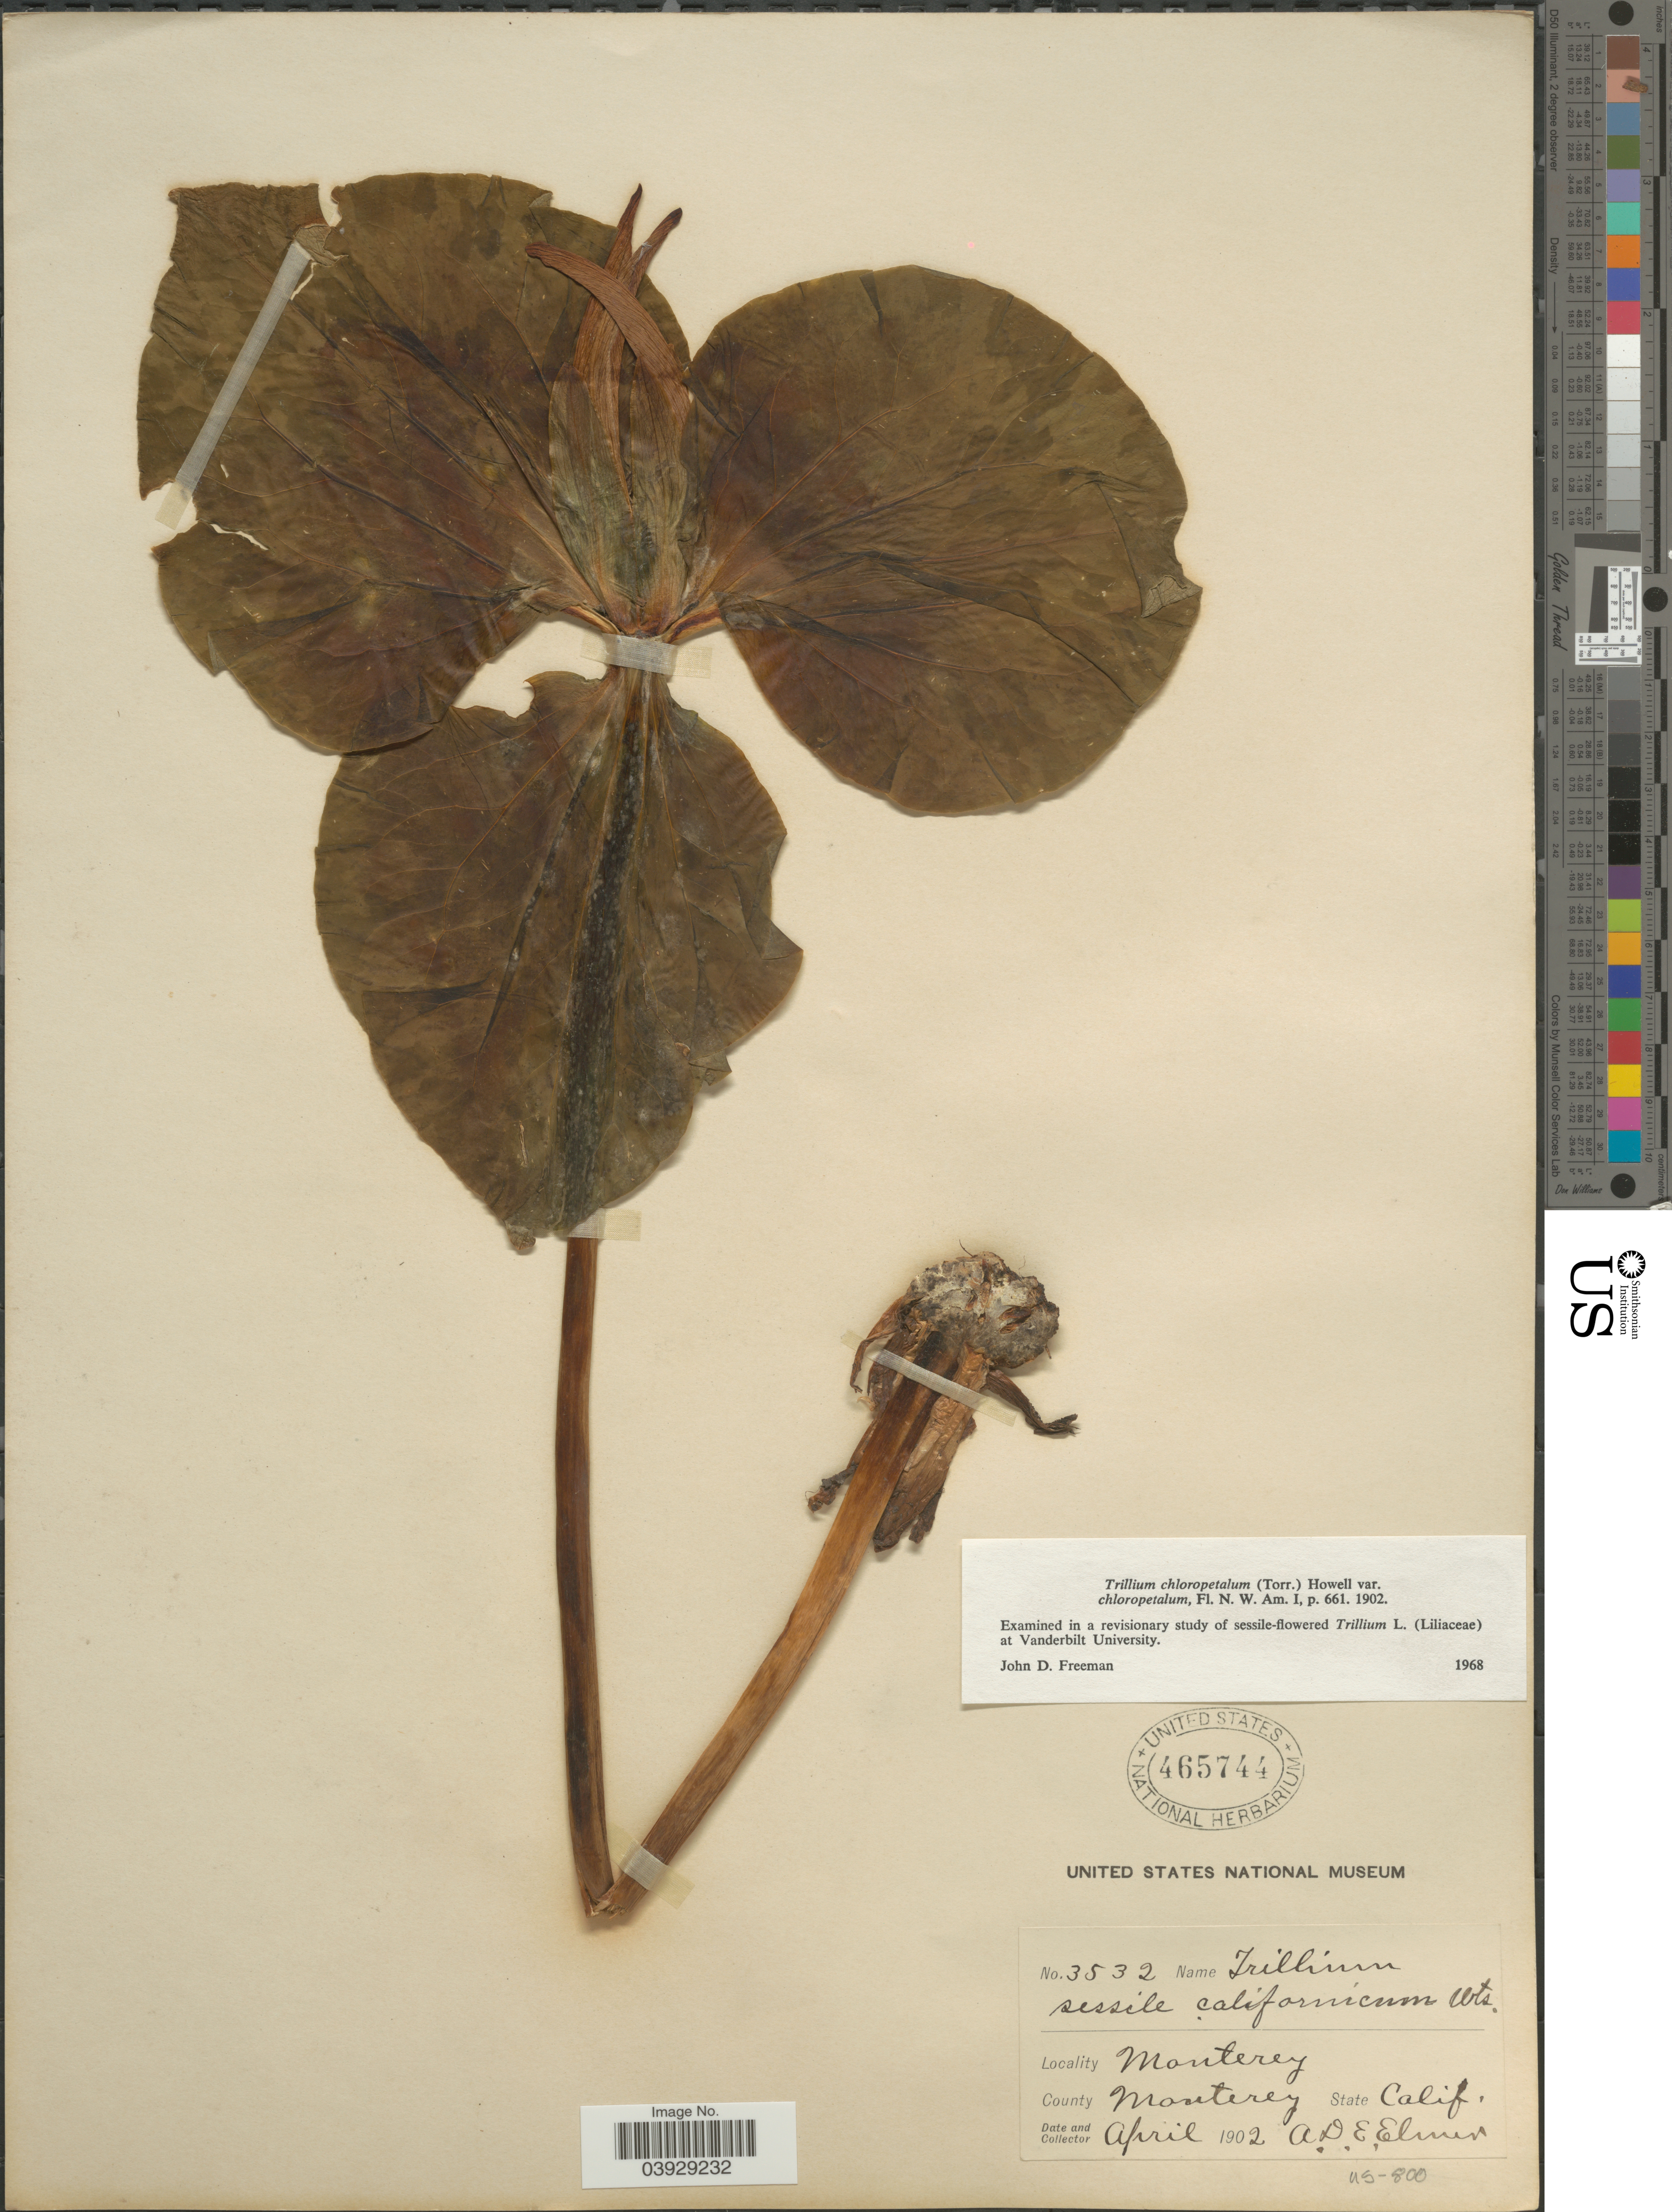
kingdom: Plantae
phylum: Tracheophyta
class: Liliopsida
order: Liliales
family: Melanthiaceae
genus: Trillium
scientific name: Trillium chloropetalum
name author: (Torr.) Howell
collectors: A. D. E. Elmer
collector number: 3532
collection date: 1902-04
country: United States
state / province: California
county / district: Monterey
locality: Monterey. County Monterey.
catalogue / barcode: US 465744